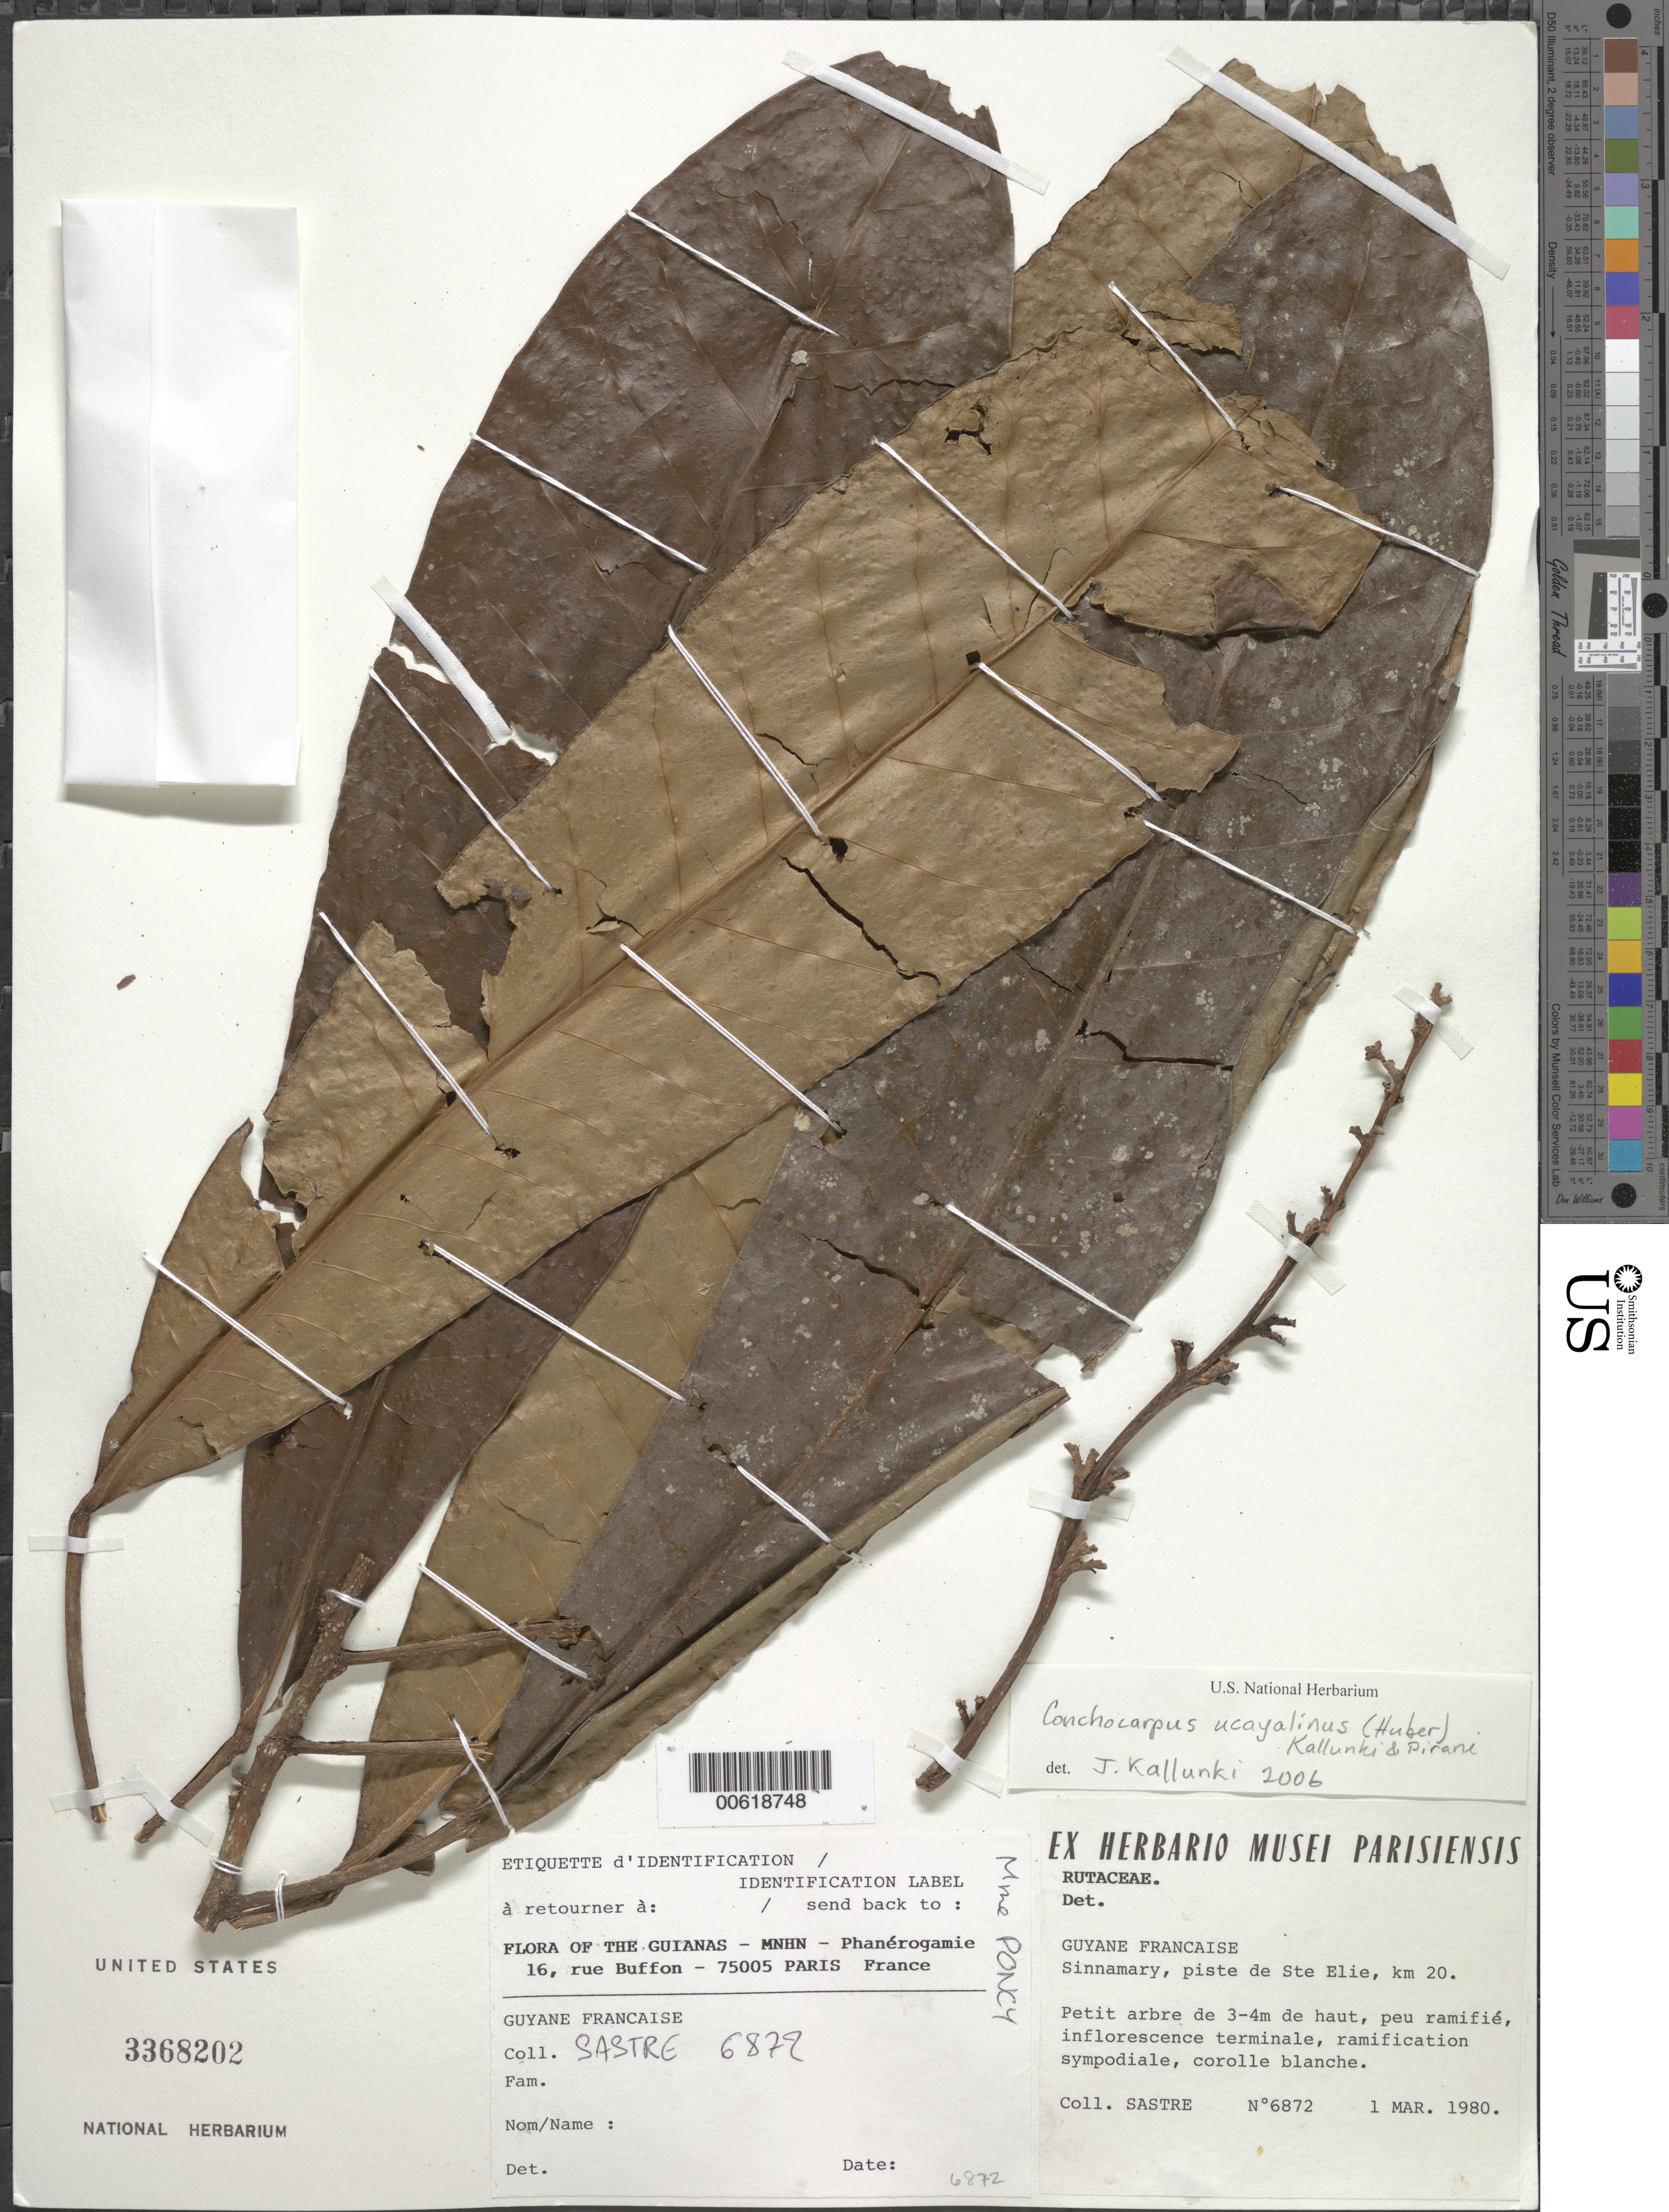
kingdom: Plantae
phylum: Tracheophyta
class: Magnoliopsida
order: Sapindales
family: Rutaceae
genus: Conchocarpus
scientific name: Conchocarpus ucayalinus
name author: (Huber) Kallunki & Pirani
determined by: Kallunki, Jacquelyn A.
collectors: C. H. L. Sastre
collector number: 6872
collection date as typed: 1-Mar-80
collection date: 1980-03-01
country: French Guiana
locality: Piste de Saint-Élie, km 20, Sinnamary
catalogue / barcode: US 3368202